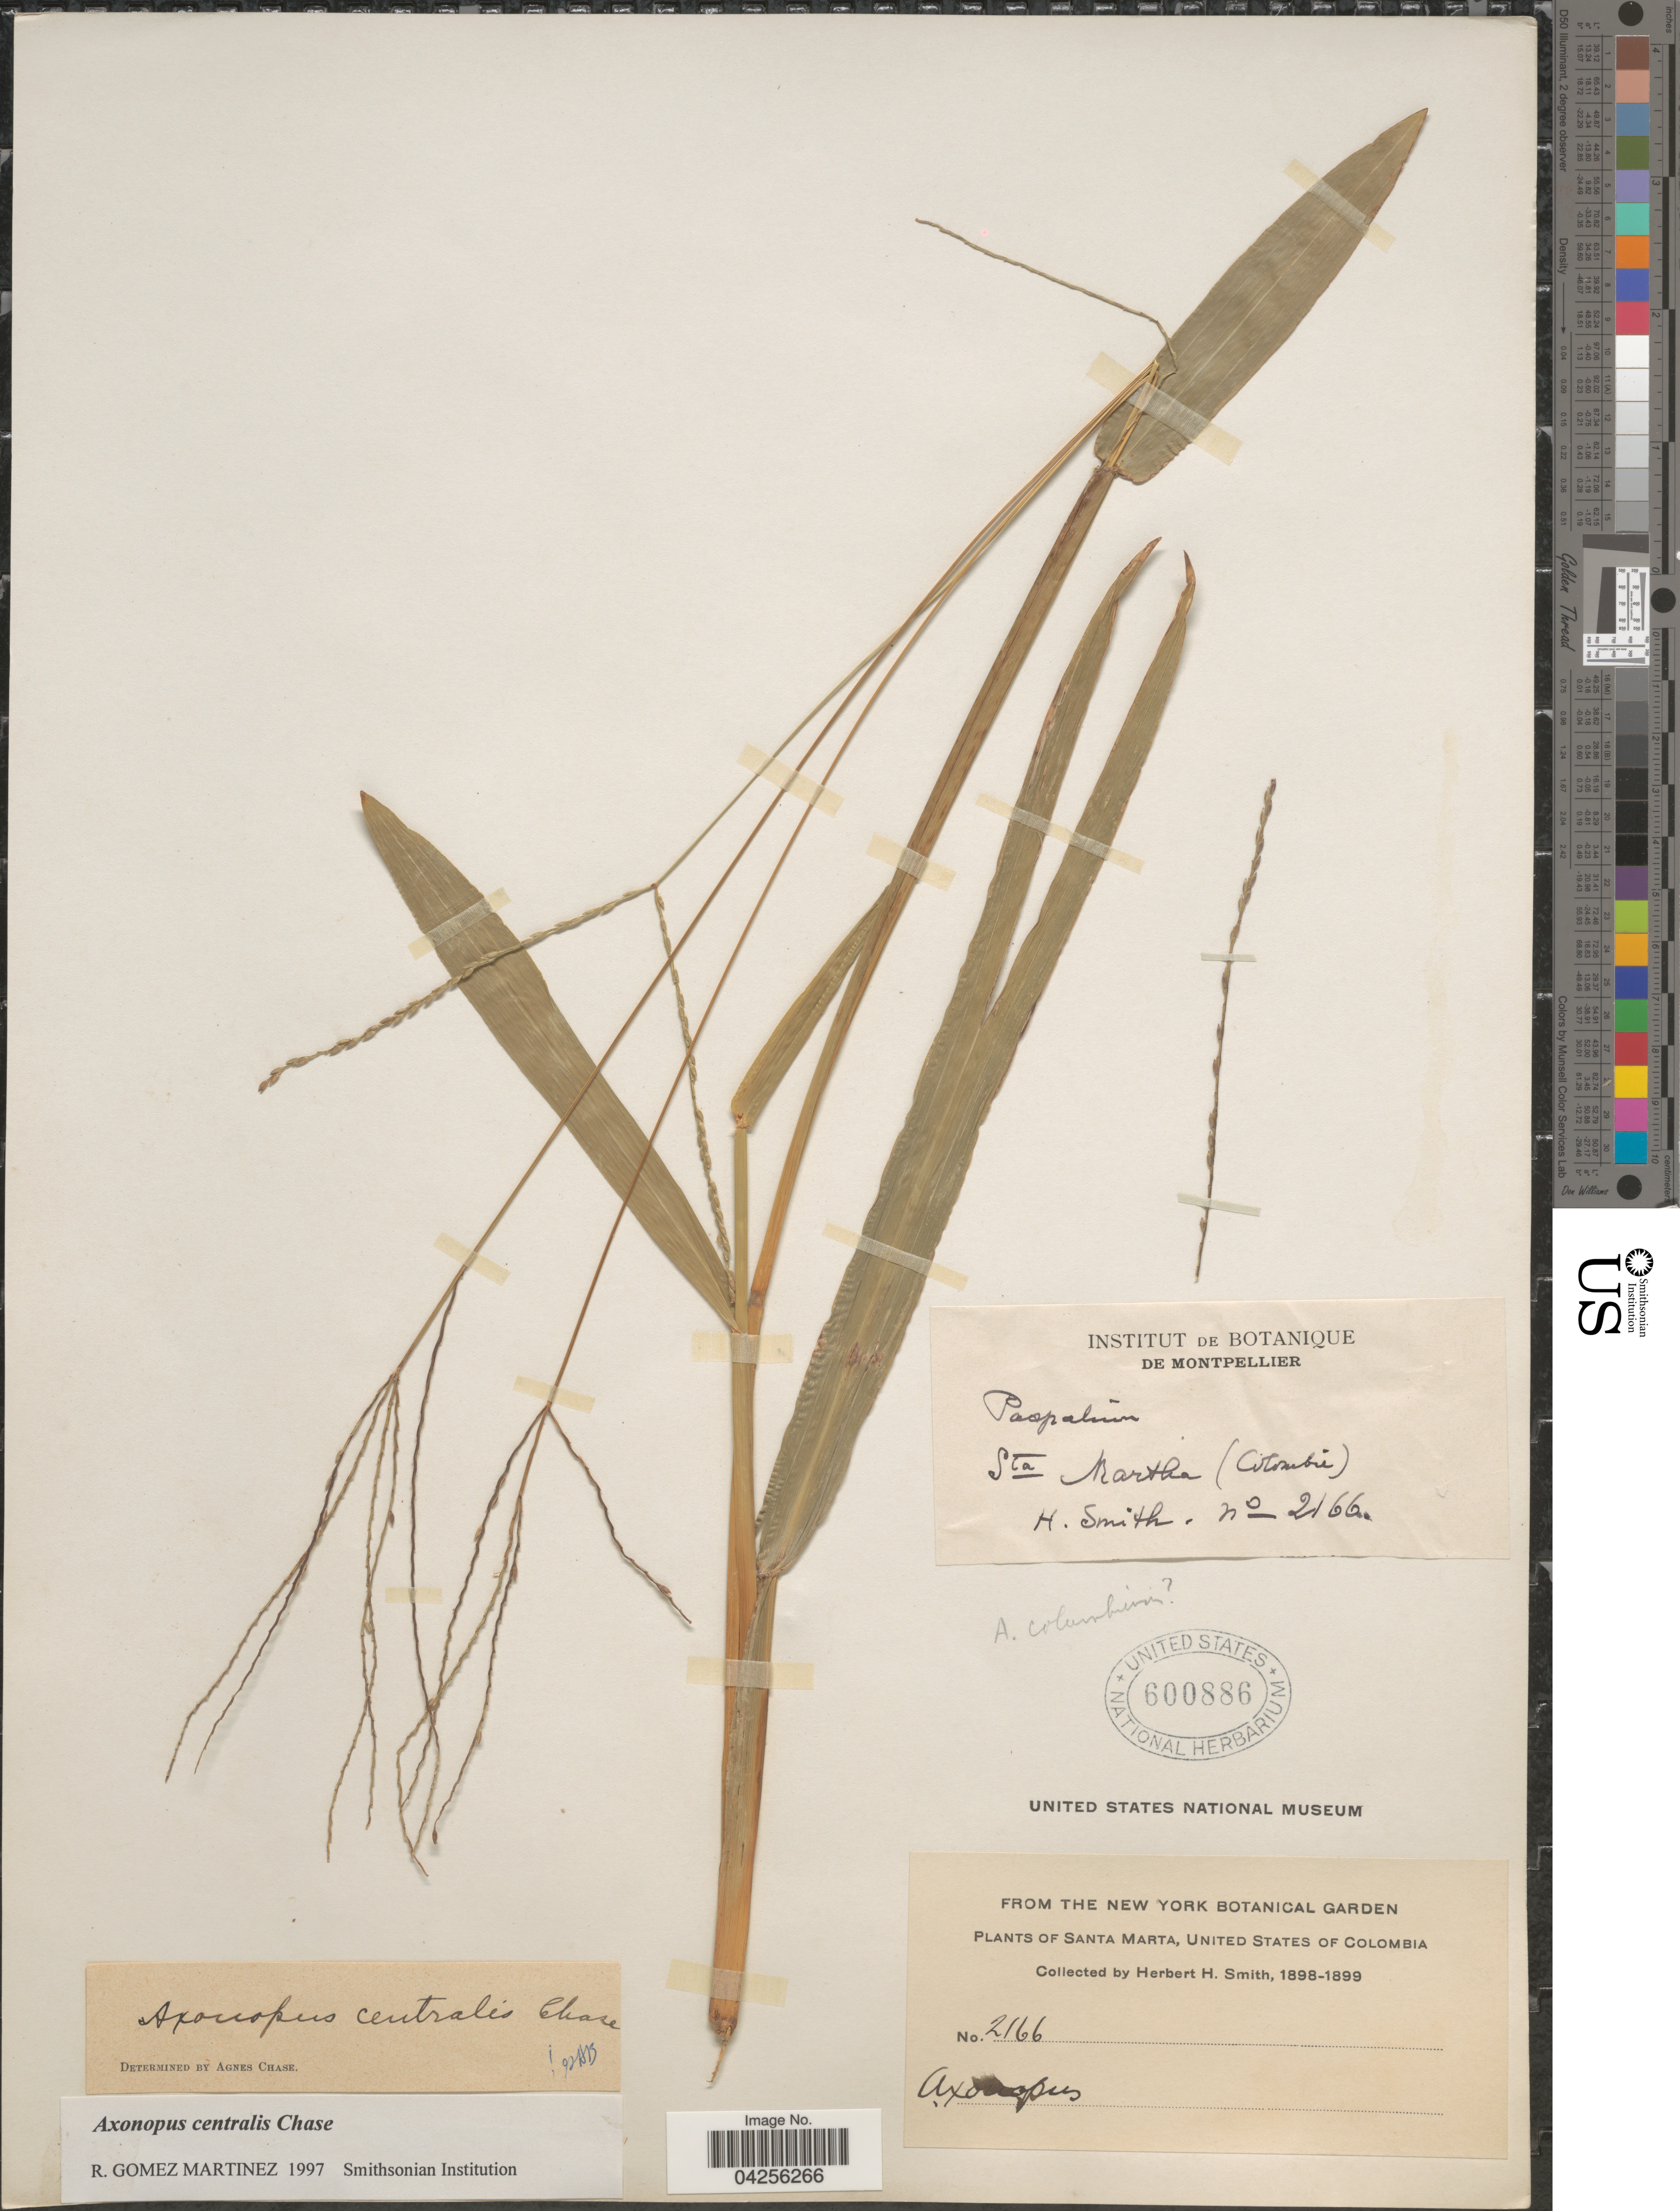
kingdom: Plantae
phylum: Tracheophyta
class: Liliopsida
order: Poales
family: Poaceae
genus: Axonopus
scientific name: Axonopus centralis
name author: Chase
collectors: Herbert H. Smith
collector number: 2166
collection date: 1898/1899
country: Colombia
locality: Santa Marta, United States of Colombia.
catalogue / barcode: US 600886